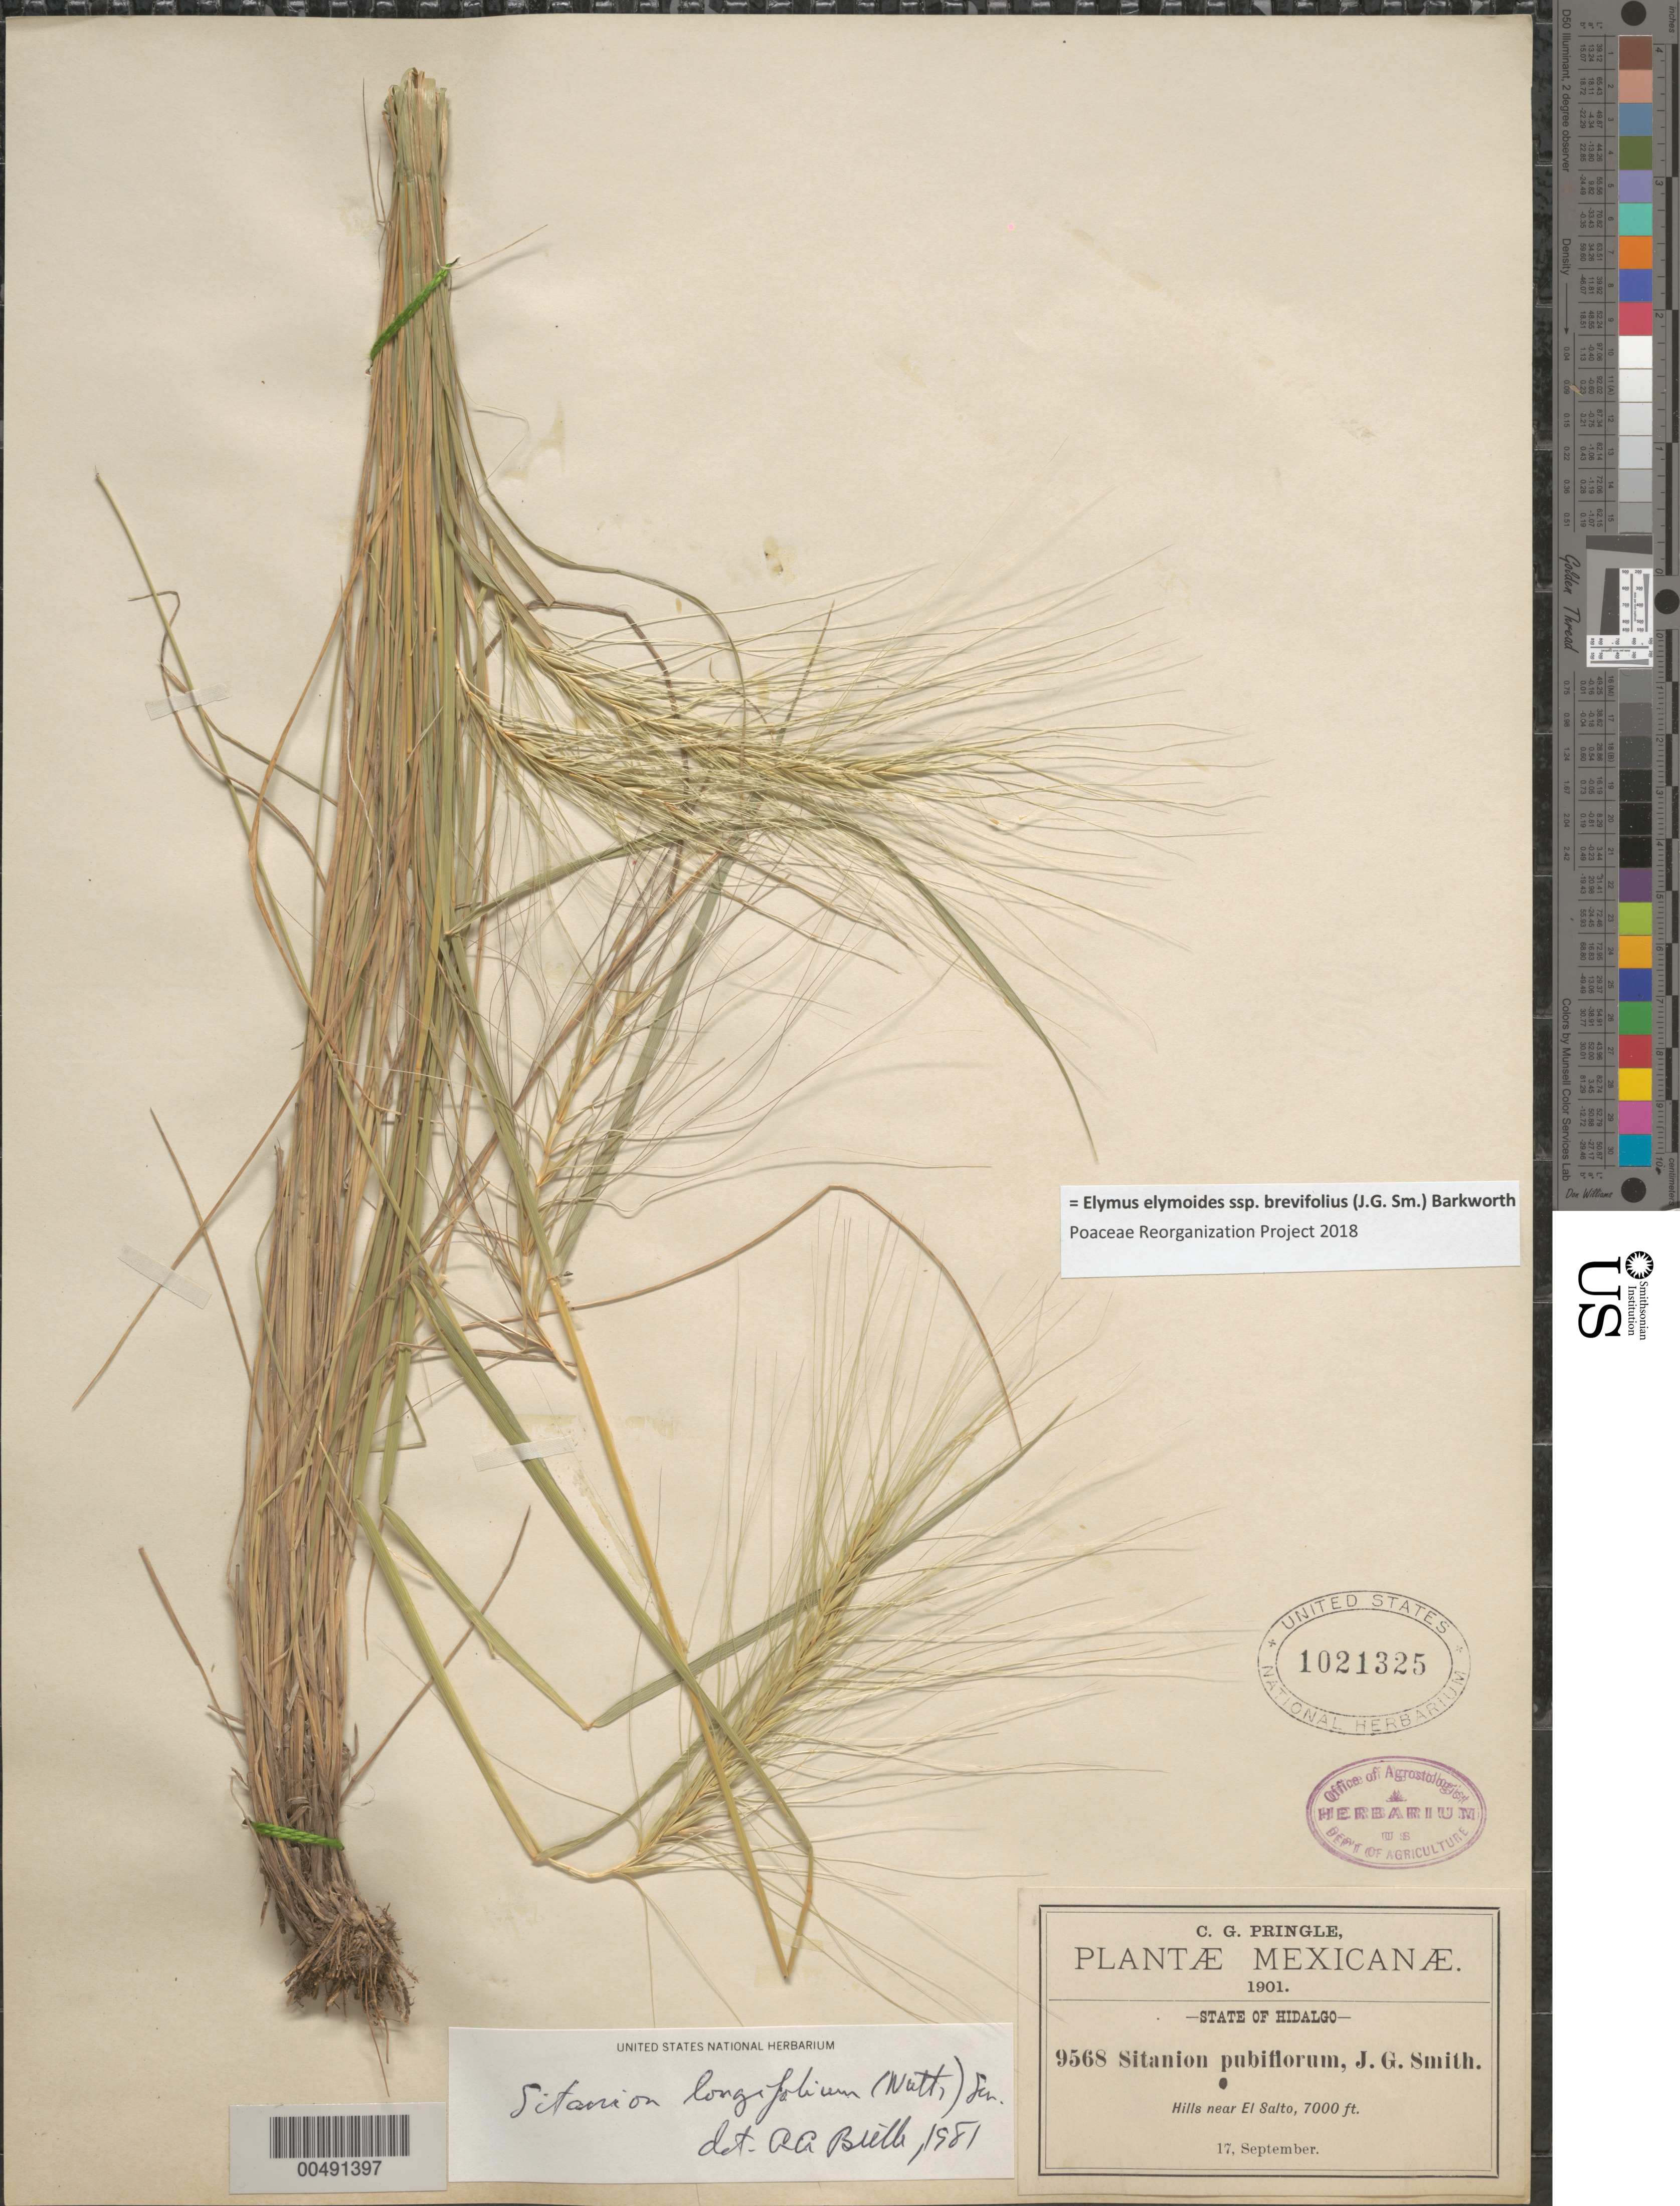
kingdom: Plantae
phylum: Tracheophyta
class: Liliopsida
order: Poales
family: Poaceae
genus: Elymus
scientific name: Elymus elymoides subsp. brevifolius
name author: (J.G. Sm.) Barkworth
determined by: Poaceae Reorganization Project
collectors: C. G. Pringle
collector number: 9568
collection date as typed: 17 Sep 1901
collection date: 1901-09-17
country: Mexico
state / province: Hidalgo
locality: Near El Salto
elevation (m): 2134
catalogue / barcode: US 1021325